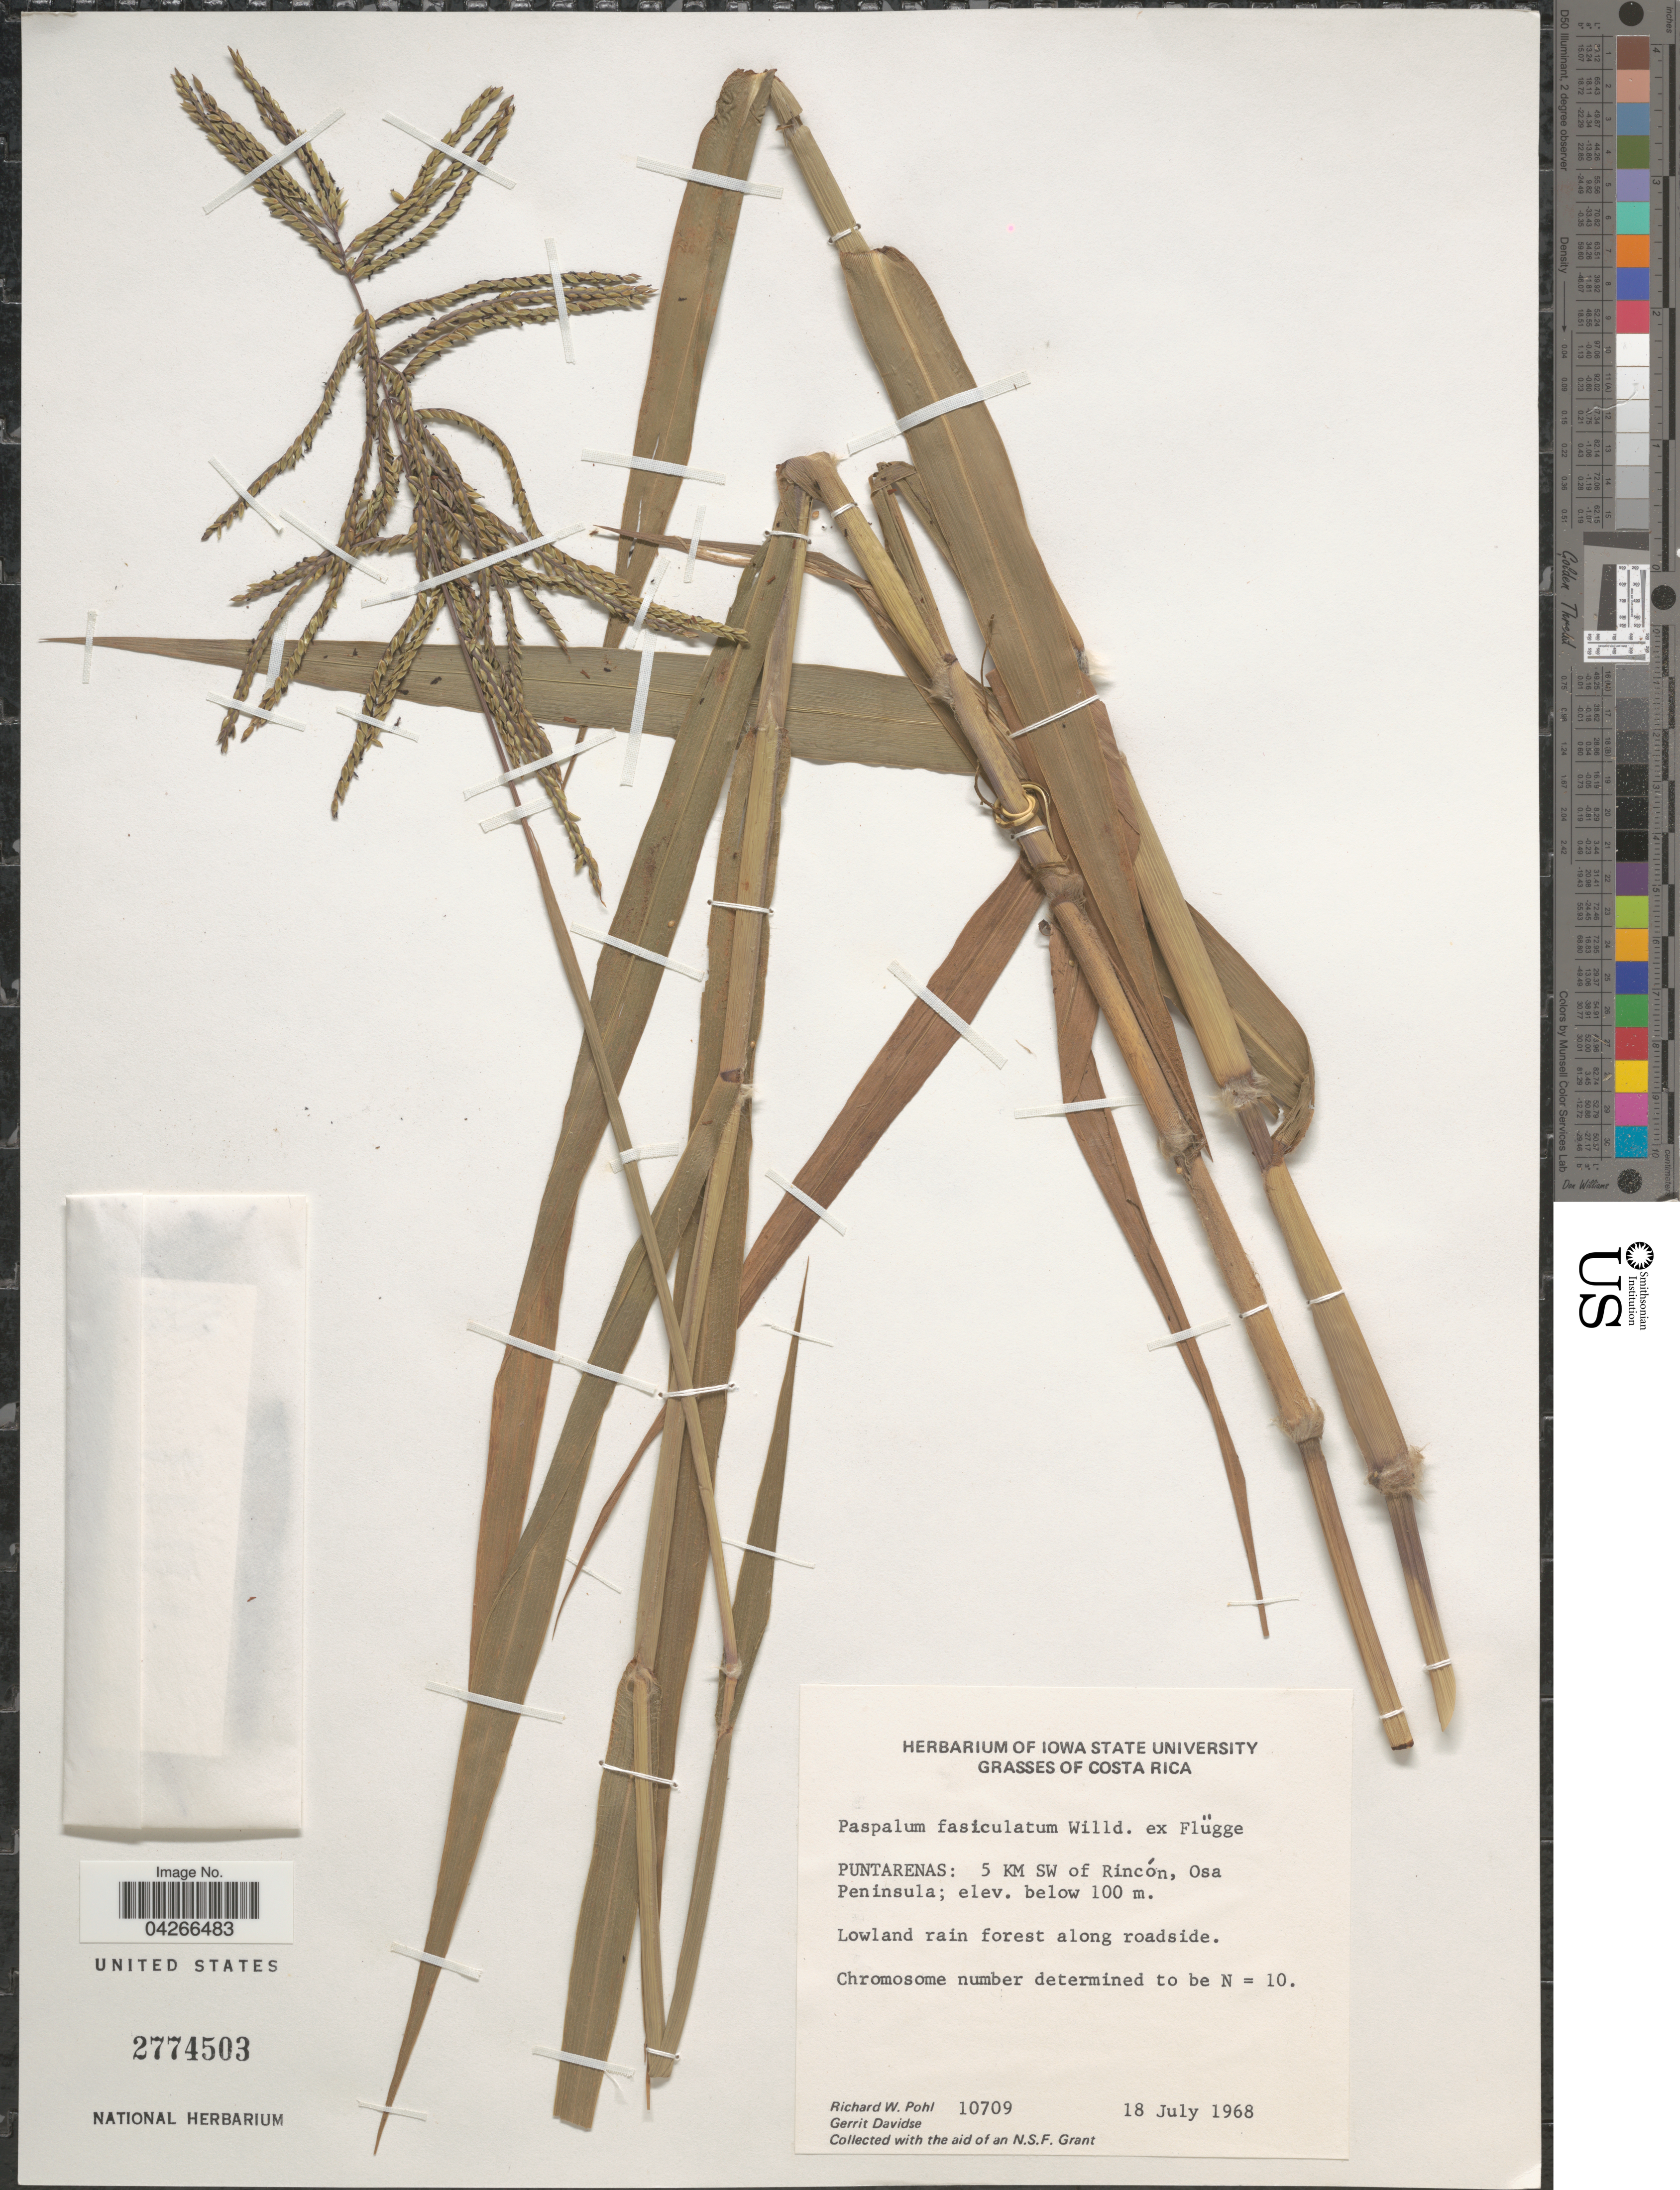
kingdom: Plantae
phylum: Tracheophyta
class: Liliopsida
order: Poales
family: Poaceae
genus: Paspalum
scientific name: Paspalum fasciculatum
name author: Willd. ex Flüggé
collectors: R. W. Pohl & G. Davidse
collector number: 10709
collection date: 1968-07-18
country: Costa Rica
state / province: Puntarenas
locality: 5 KM SW of Rincón, Osa Peninsula. Lowland rain forest along roadside.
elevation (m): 100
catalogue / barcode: US 2774503